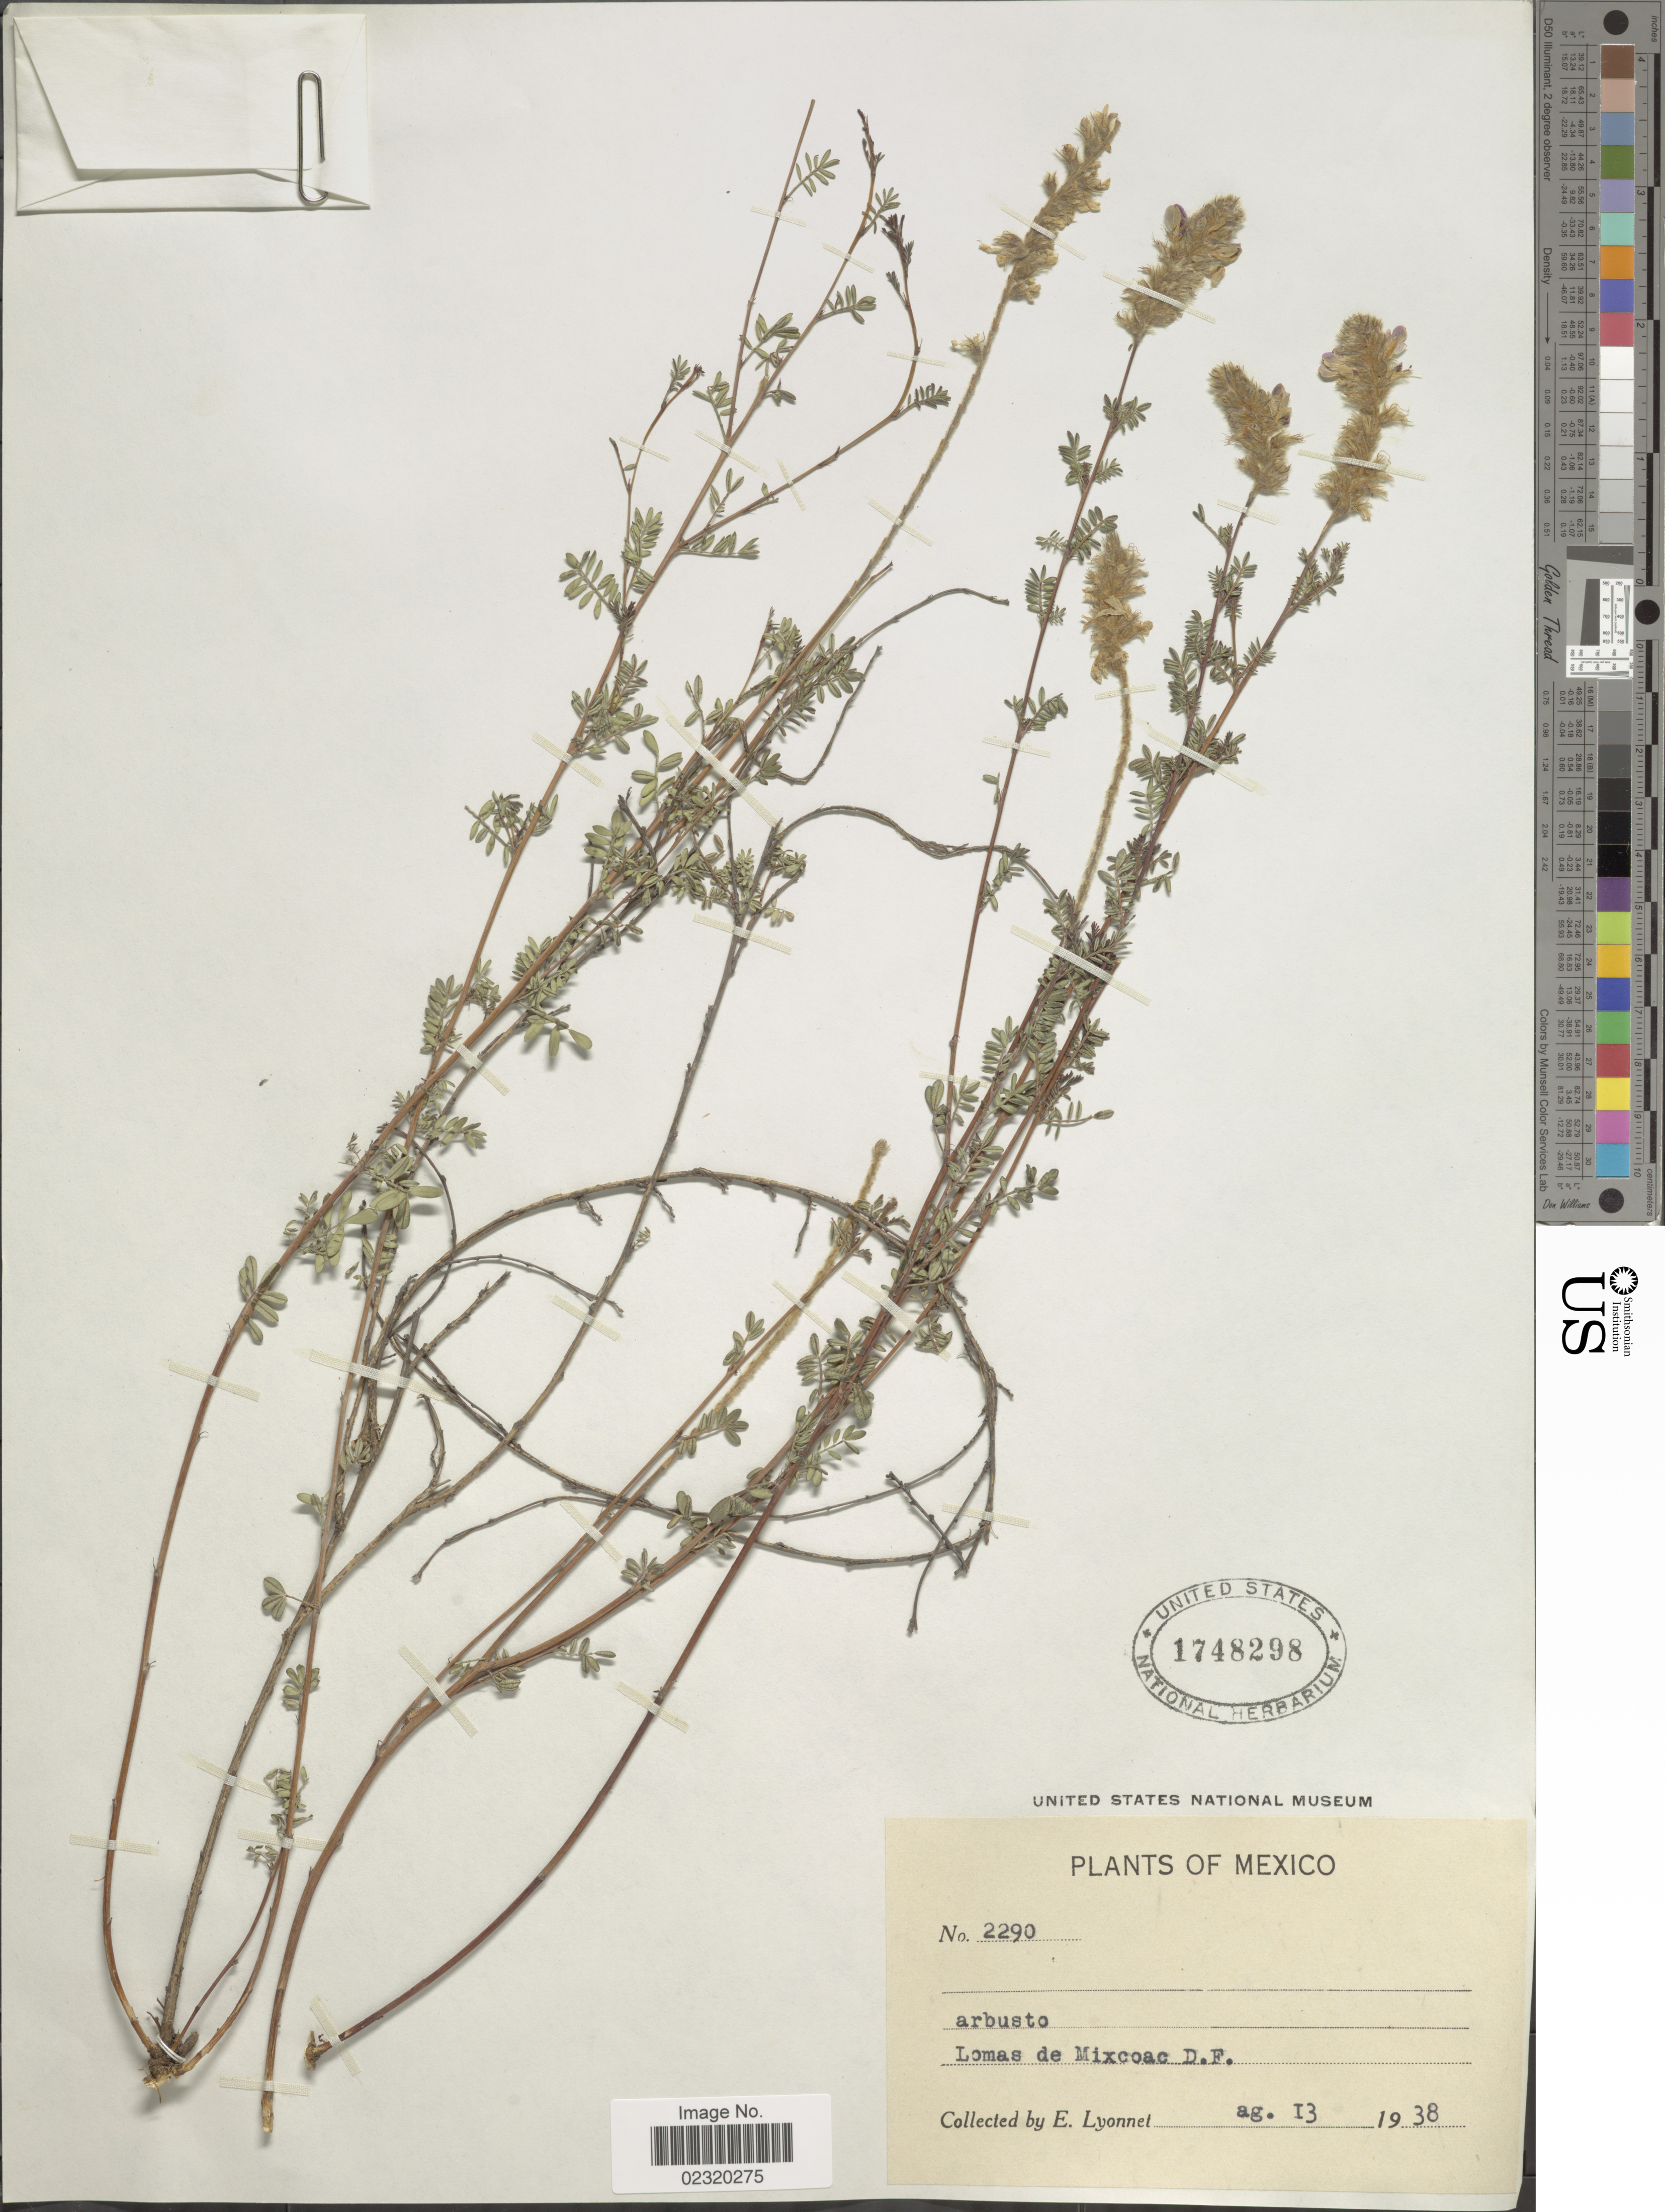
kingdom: Plantae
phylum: Tracheophyta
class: Magnoliopsida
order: Fabales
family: Fabaceae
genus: Dalea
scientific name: Dalea versicolor var. argyrostachya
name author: Zucc.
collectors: E. Lyonnet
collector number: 2290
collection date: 1938-08-13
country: Mexico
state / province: Distrito Federal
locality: Lomas de Mixcoac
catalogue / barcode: US 1748298